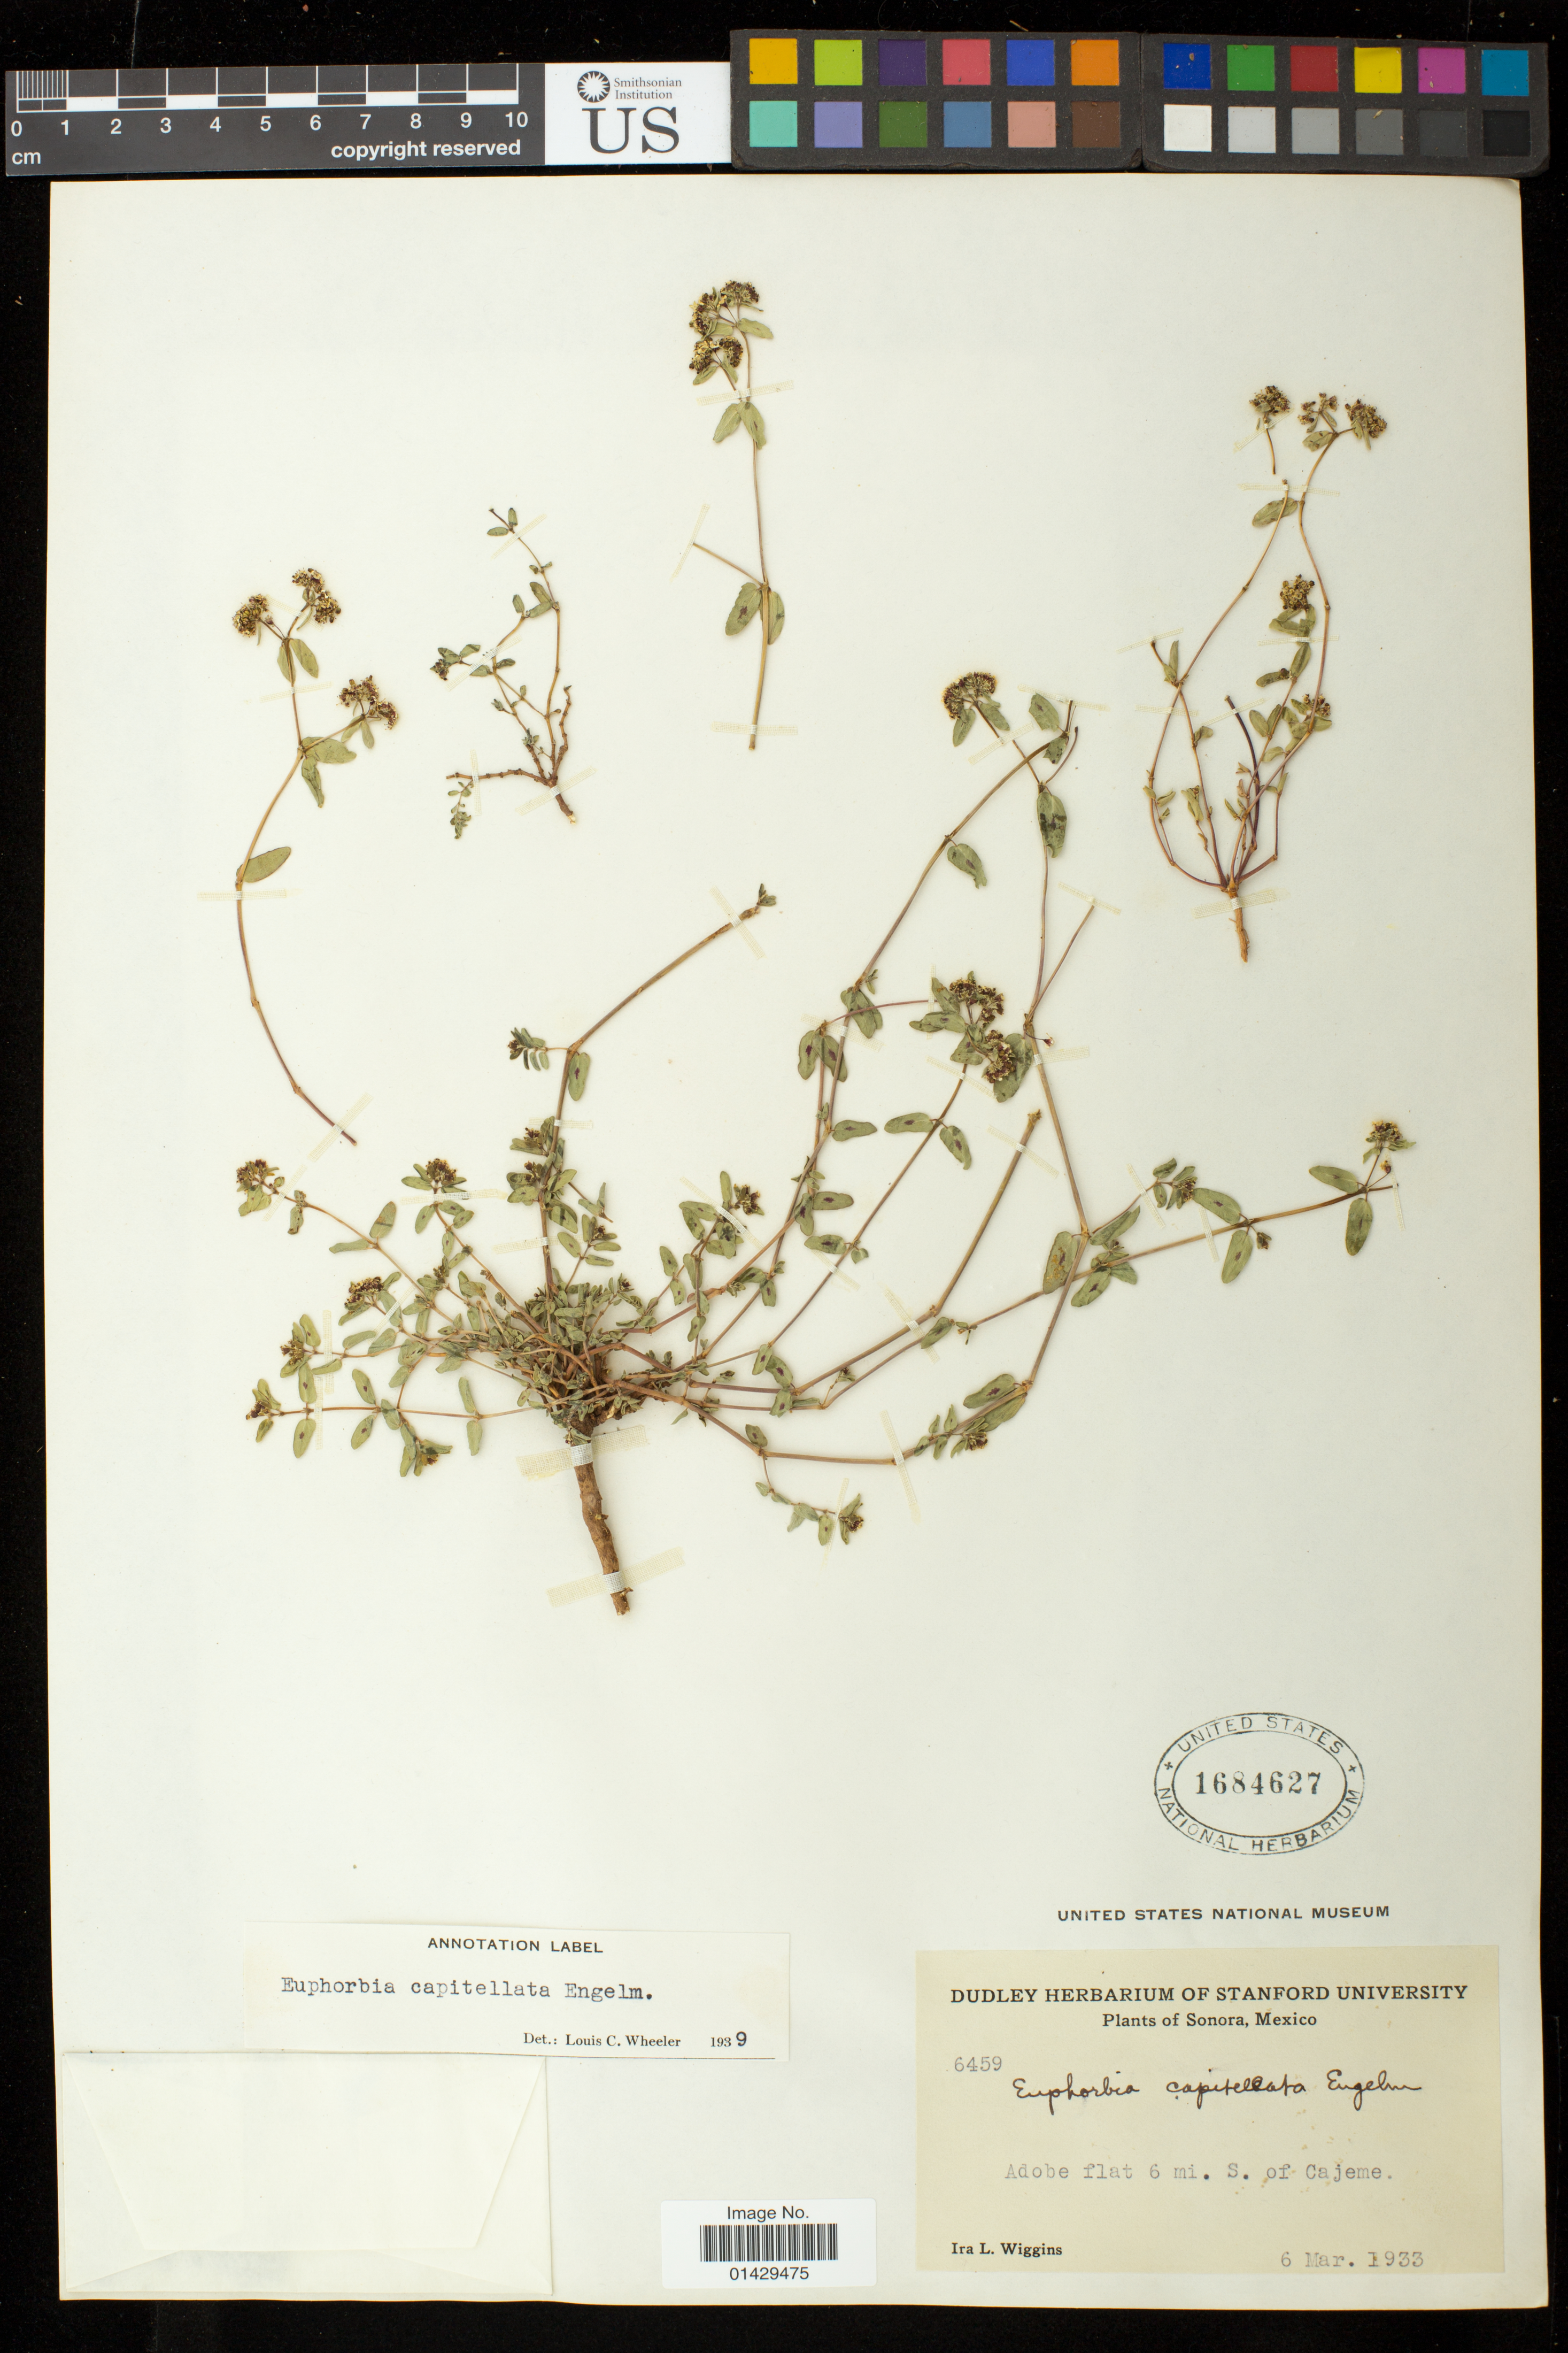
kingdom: Plantae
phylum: Tracheophyta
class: Magnoliopsida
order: Malpighiales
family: Euphorbiaceae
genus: Euphorbia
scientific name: Euphorbia capitellata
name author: Engelm. in Emory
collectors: I. L. Wiggins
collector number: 6459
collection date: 1933-03-06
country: Mexico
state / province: Sonora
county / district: Cajeme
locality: Adobe flat 6 mi. S. of Cajeme.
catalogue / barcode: US 1684627